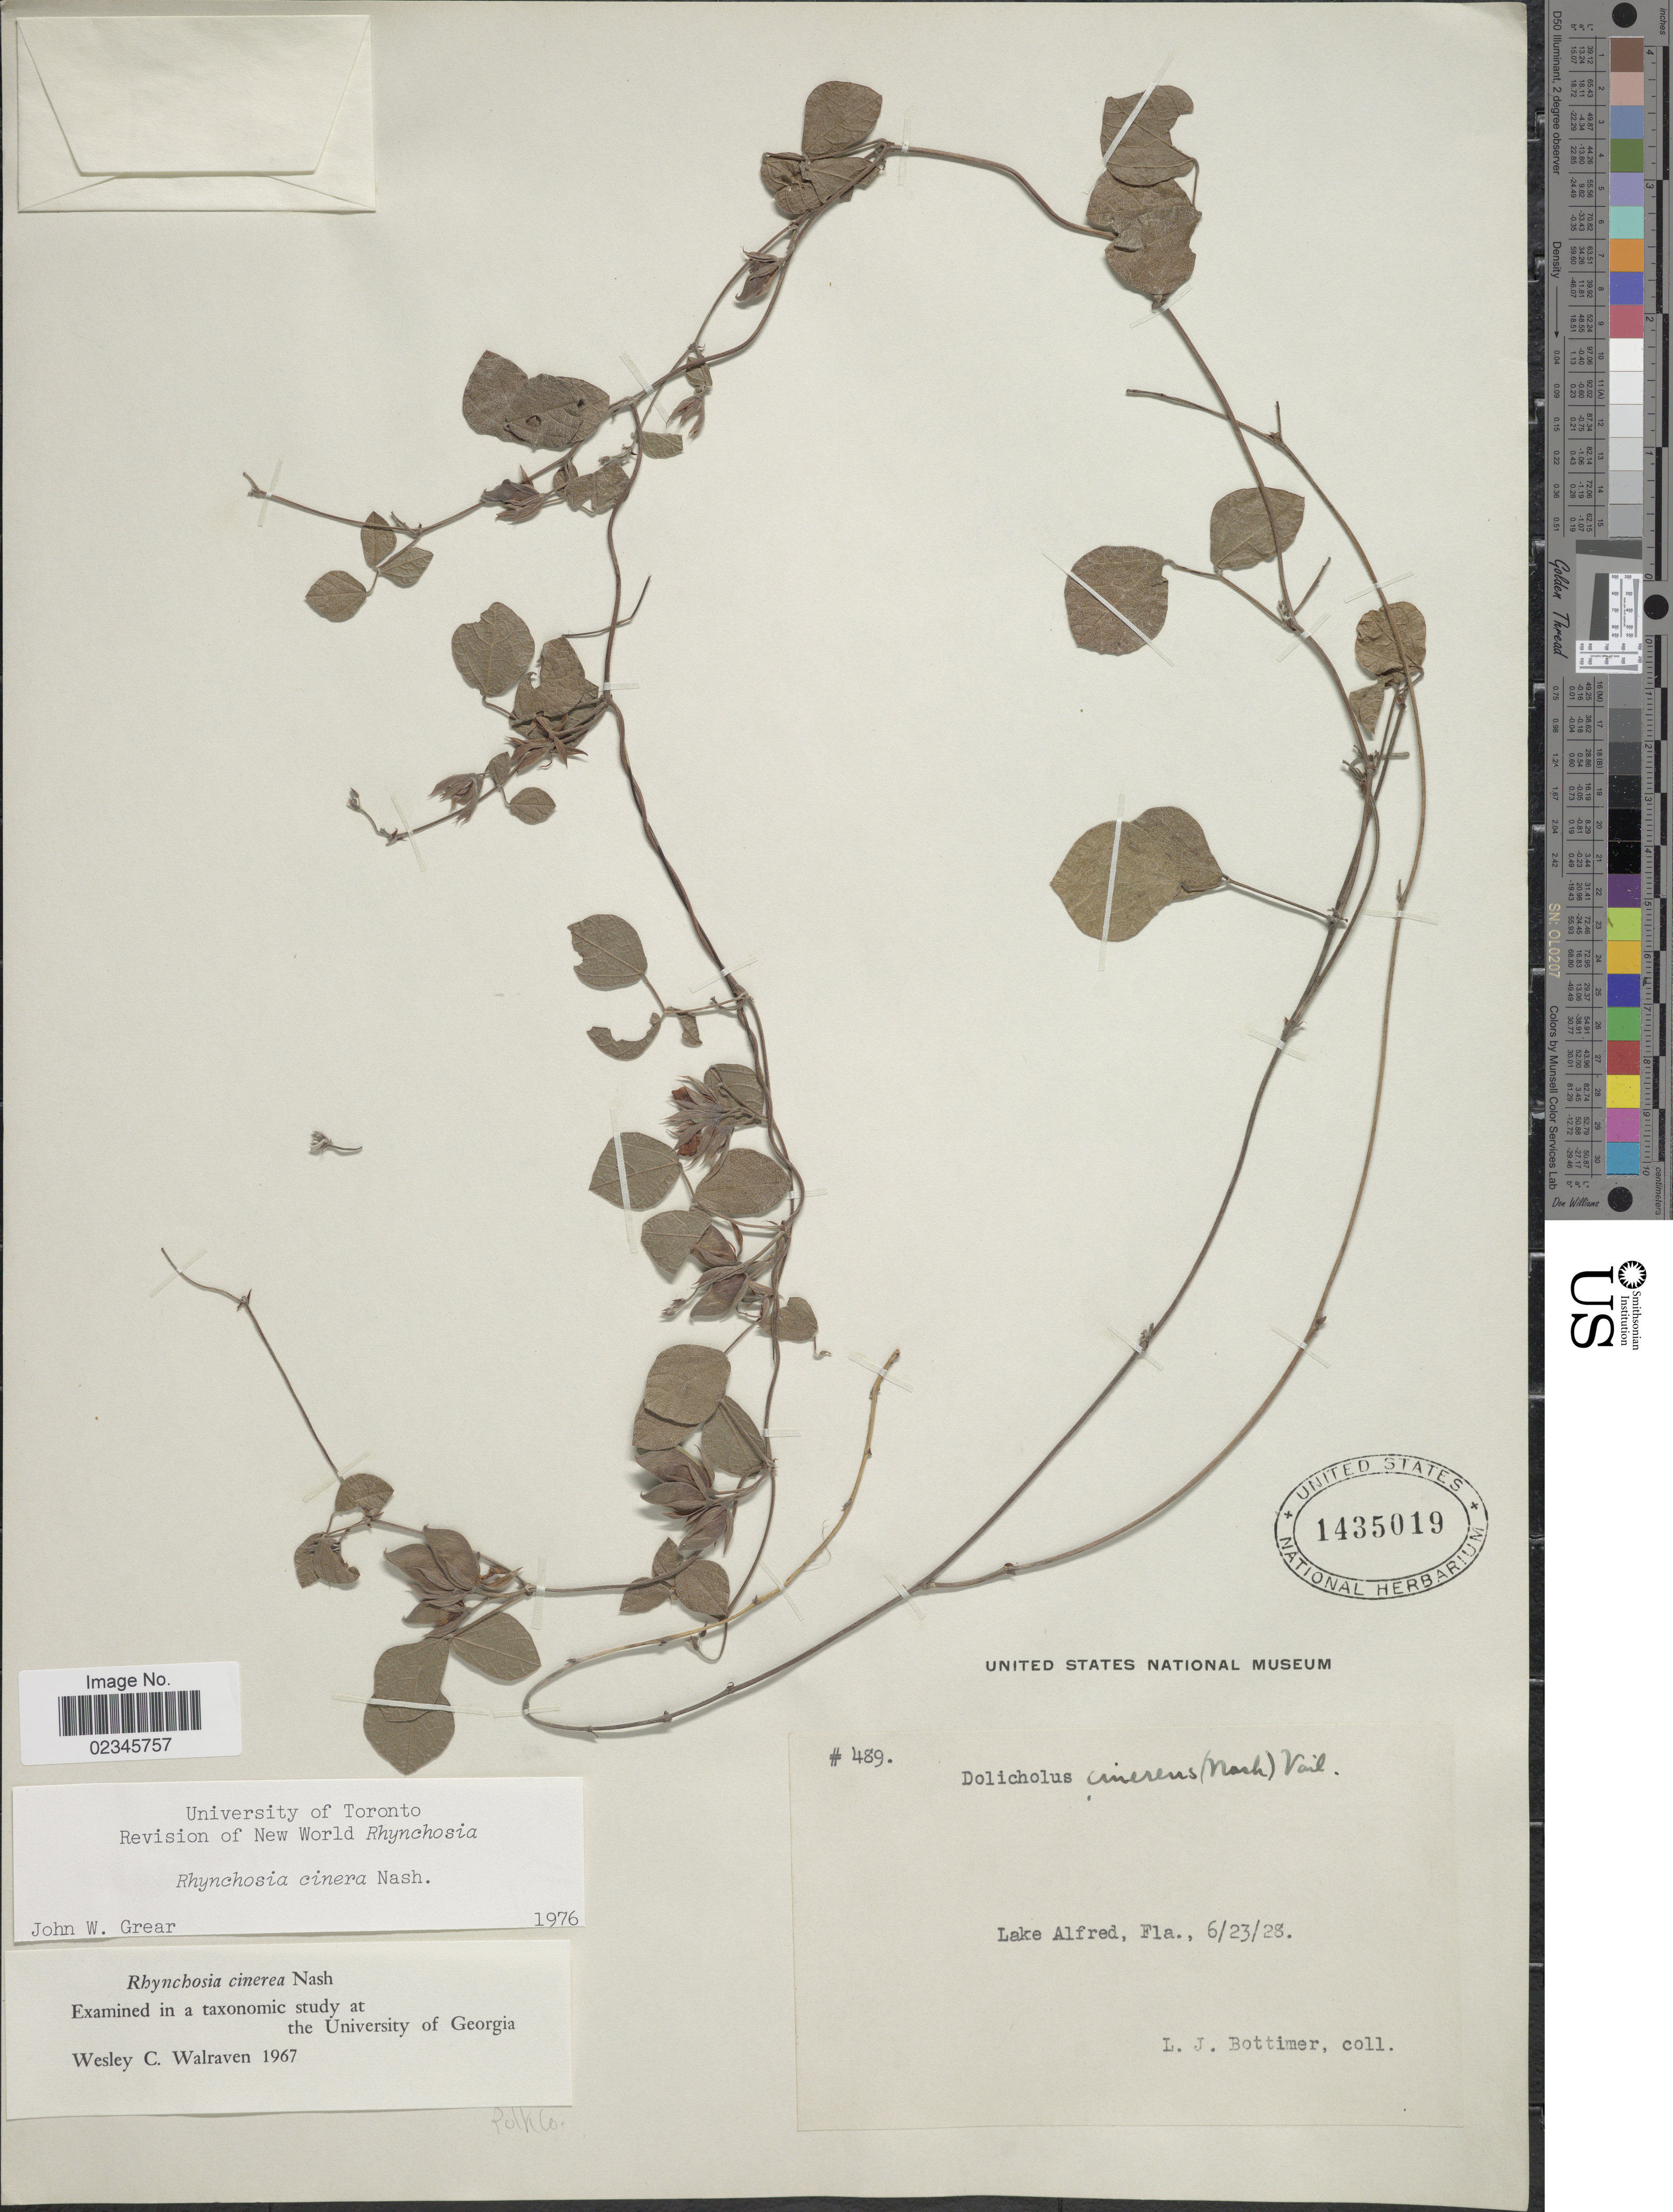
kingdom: Plantae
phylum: Tracheophyta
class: Magnoliopsida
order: Fabales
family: Fabaceae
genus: Cajanus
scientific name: Cajanus cinereus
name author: (F. Muell. ex Benth.) F. Muell.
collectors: L. Bottimer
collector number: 489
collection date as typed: Transcribed d/m/y: 23/6/28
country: United States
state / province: Florida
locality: Lake Alfred.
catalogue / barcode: US 1435019